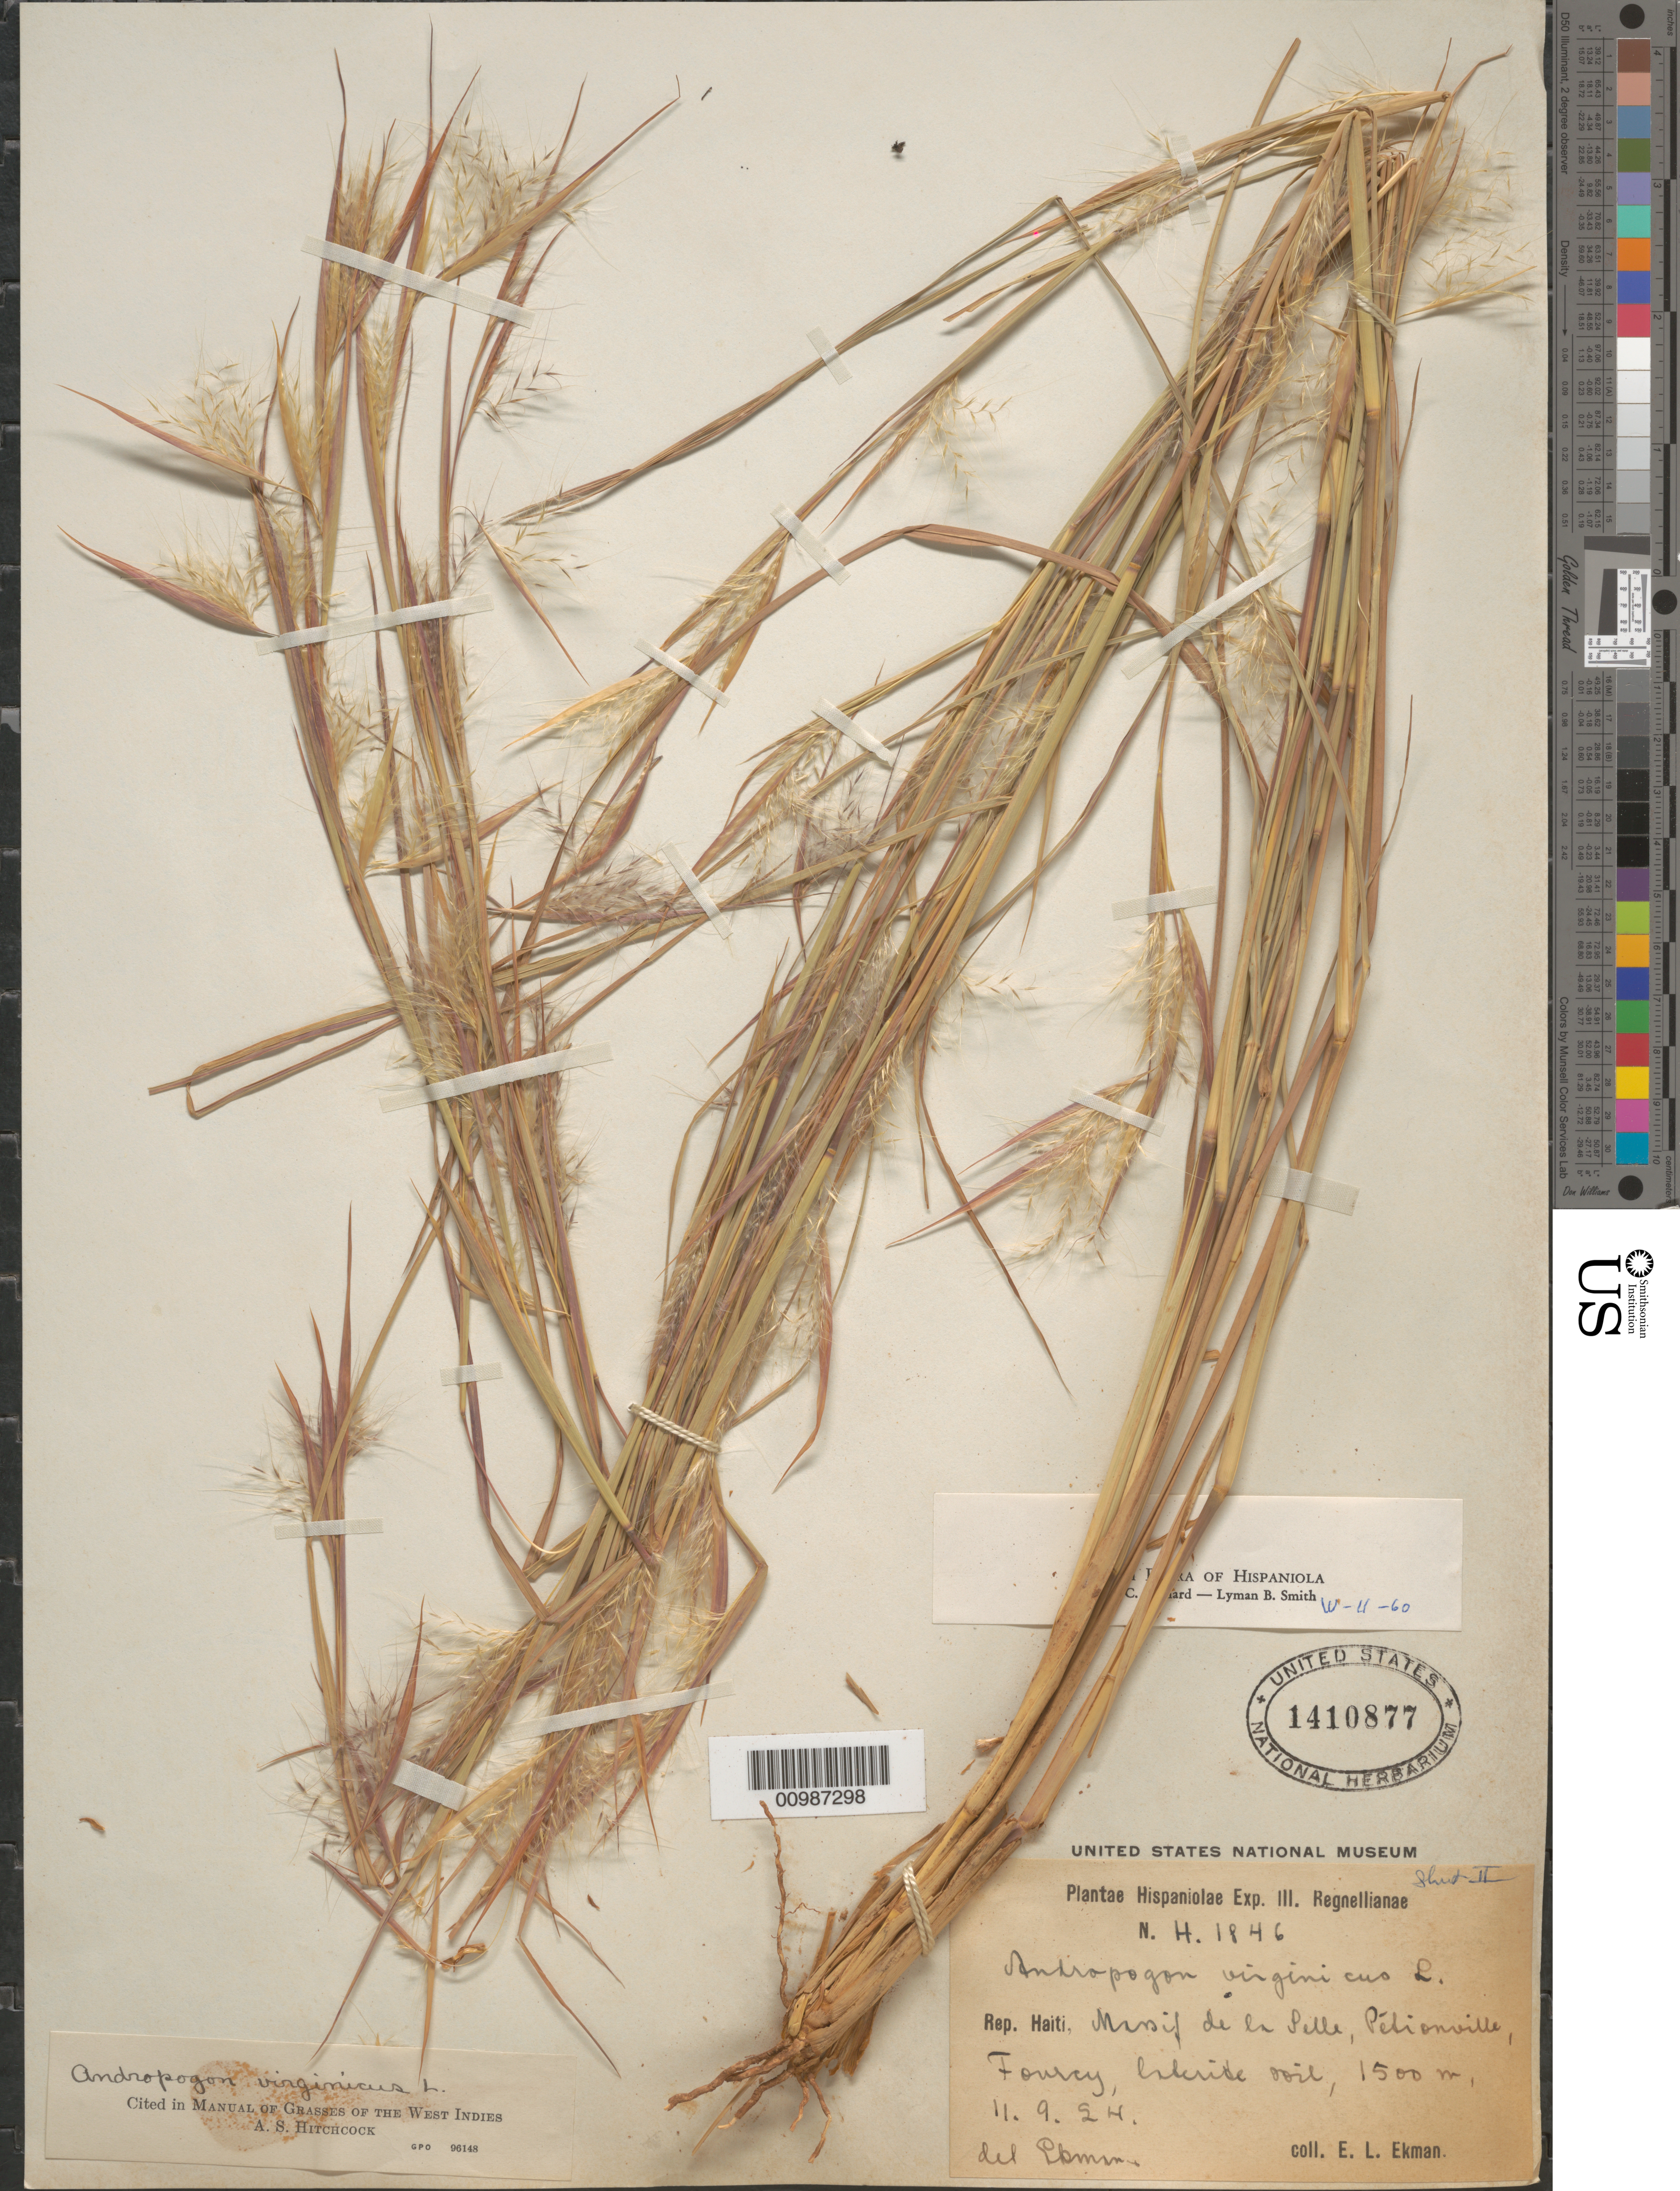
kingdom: Plantae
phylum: Tracheophyta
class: Liliopsida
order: Poales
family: Poaceae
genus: Andropogon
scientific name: Andropogon virginicus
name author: L.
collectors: E. L. Ekman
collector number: H 1846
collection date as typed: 11 Sep 1924 or 09 Nov 1924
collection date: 1924-09-11 or 1924-11-09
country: Haiti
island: Hispaniola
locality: Massif de la Pelle, Petionville, Fourcy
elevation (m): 1500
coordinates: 0 N, 0 E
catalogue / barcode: US 1410877